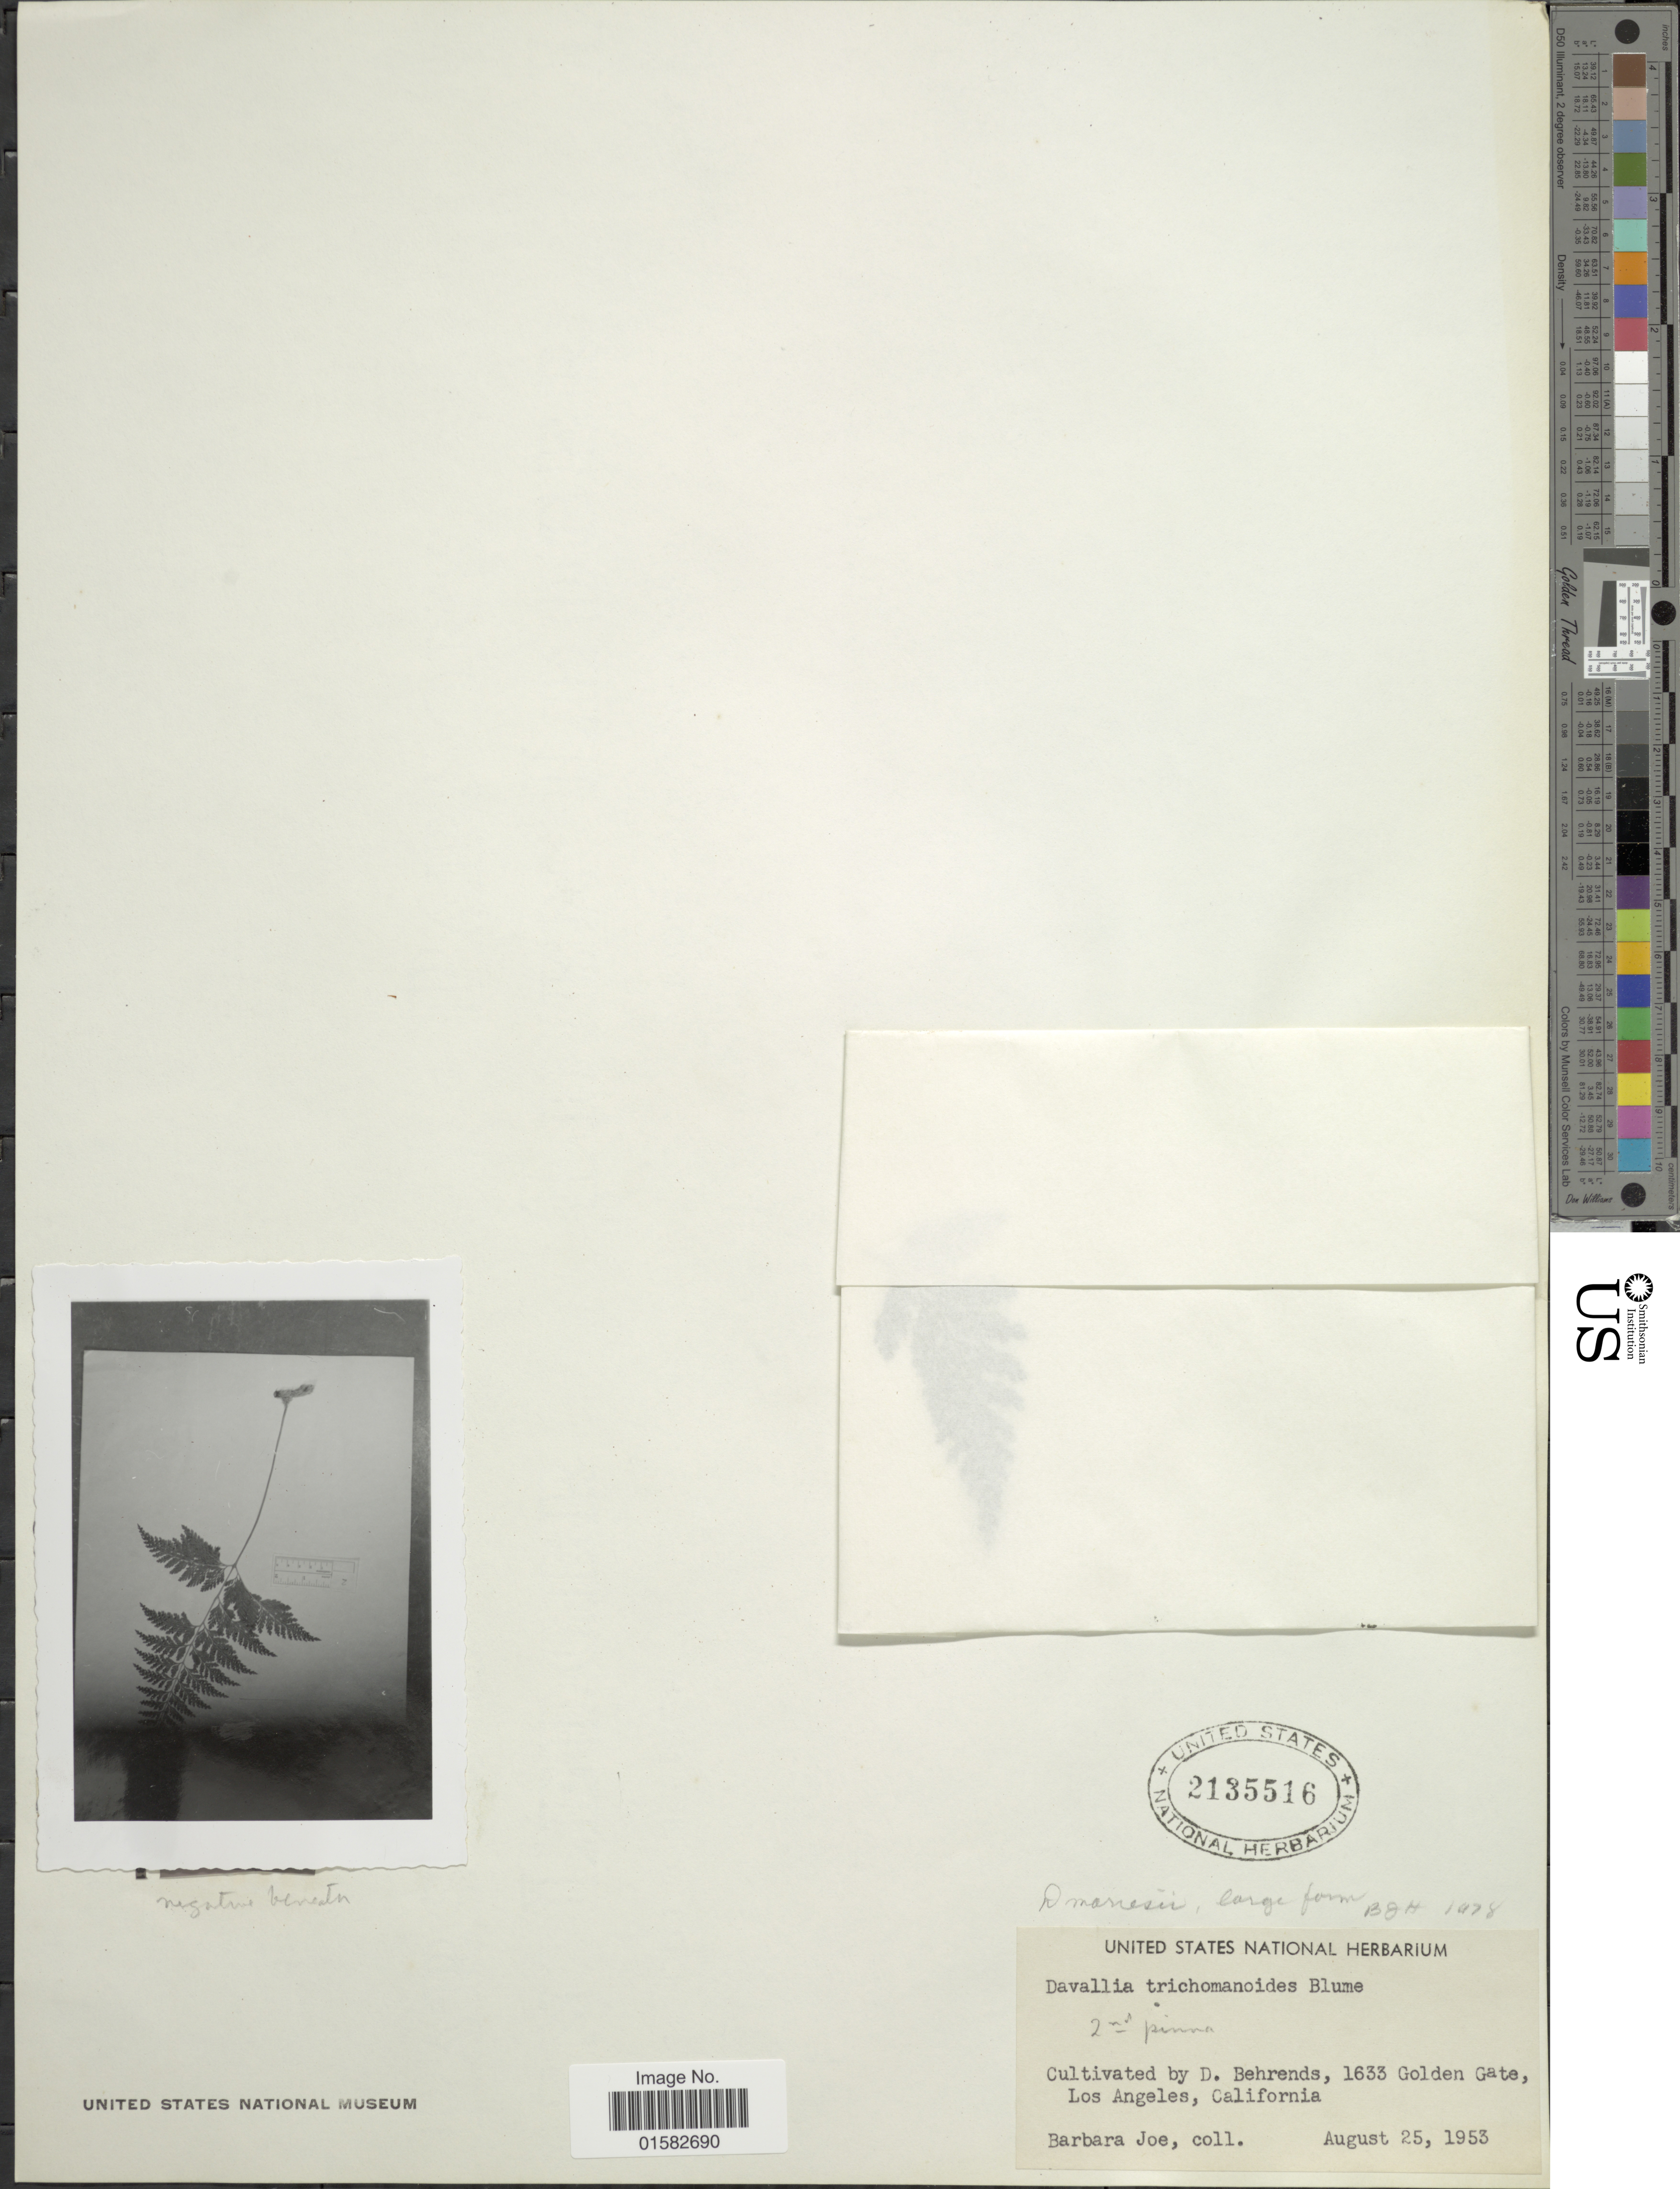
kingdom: Plantae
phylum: Tracheophyta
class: Polypodiopsida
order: Polypodiales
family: Davalliaceae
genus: Davallia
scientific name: Davallia trichomanoides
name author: Blume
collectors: B. Joe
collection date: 1953-08-25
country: United States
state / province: California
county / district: Los Angeles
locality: Cultivad by D. Behrends, 1633 Golden Gate Los Angeles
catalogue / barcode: US 2135516